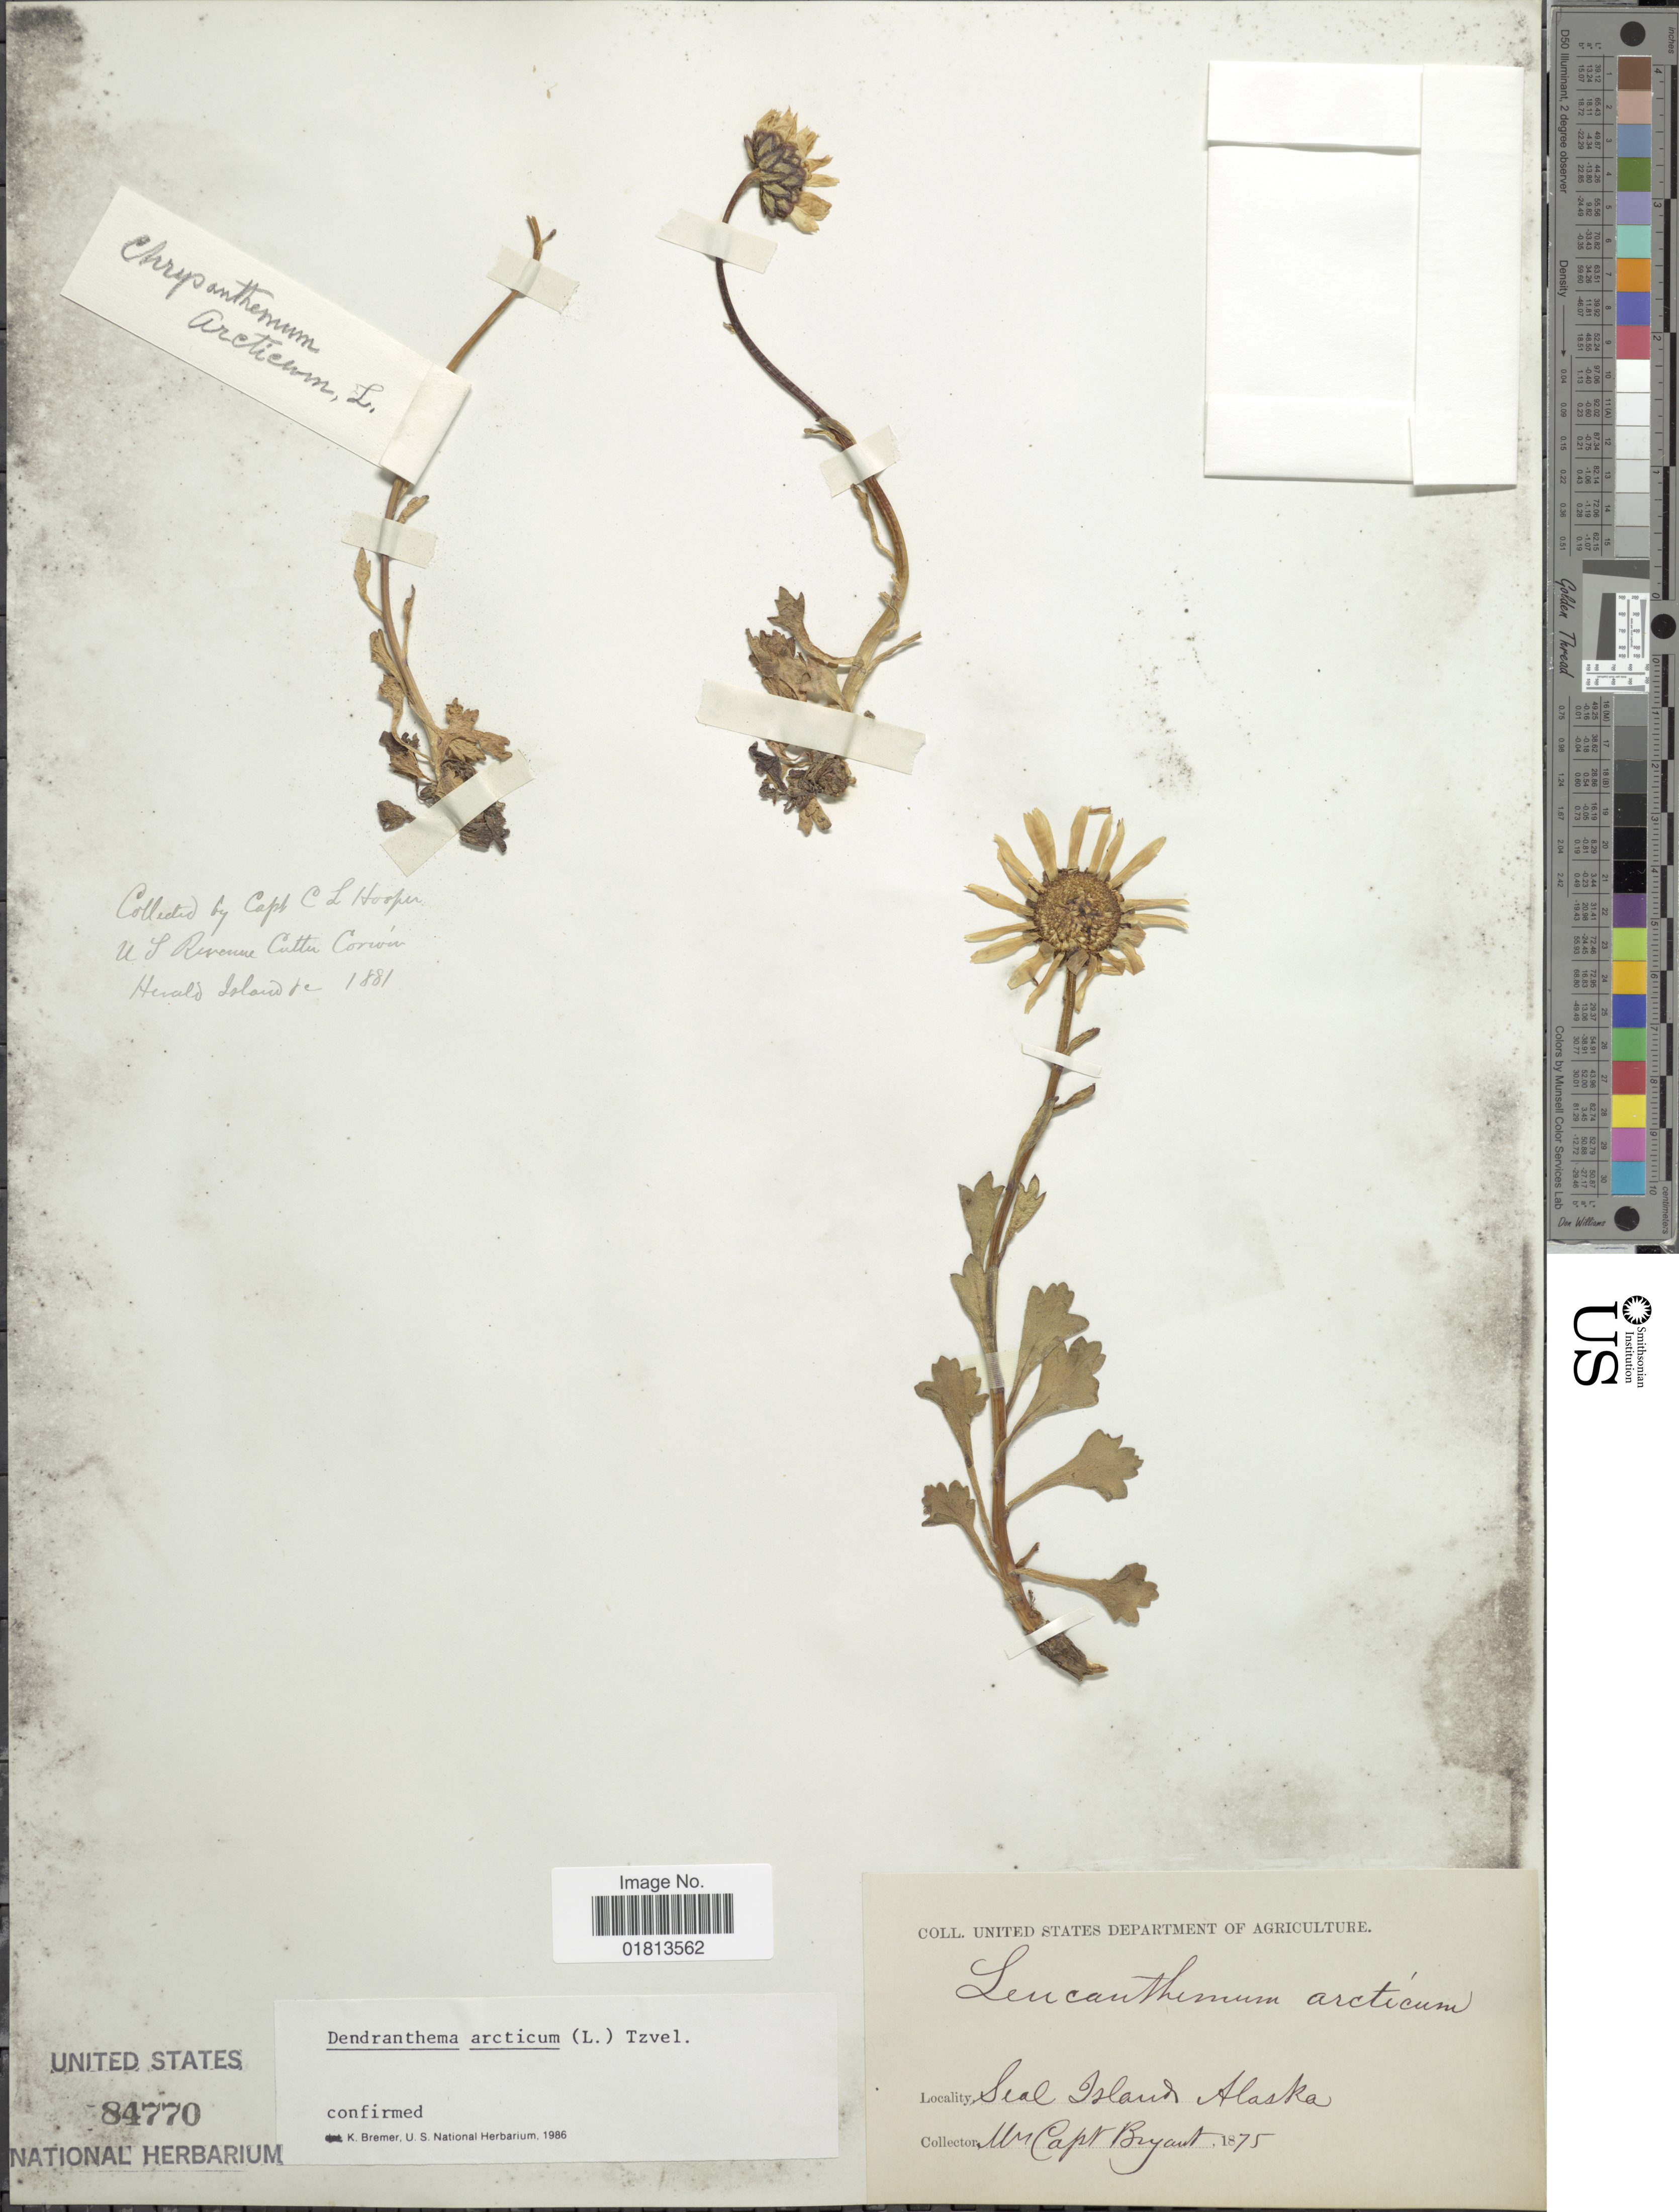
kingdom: Plantae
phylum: Tracheophyta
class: Magnoliopsida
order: Asterales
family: Asteraceae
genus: Dendranthema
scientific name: Dendranthema arcticum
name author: (L.) Tzvelev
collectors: C. Bryant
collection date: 1875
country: United States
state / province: Alaska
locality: Seal Islands, Alaska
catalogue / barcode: US 84770